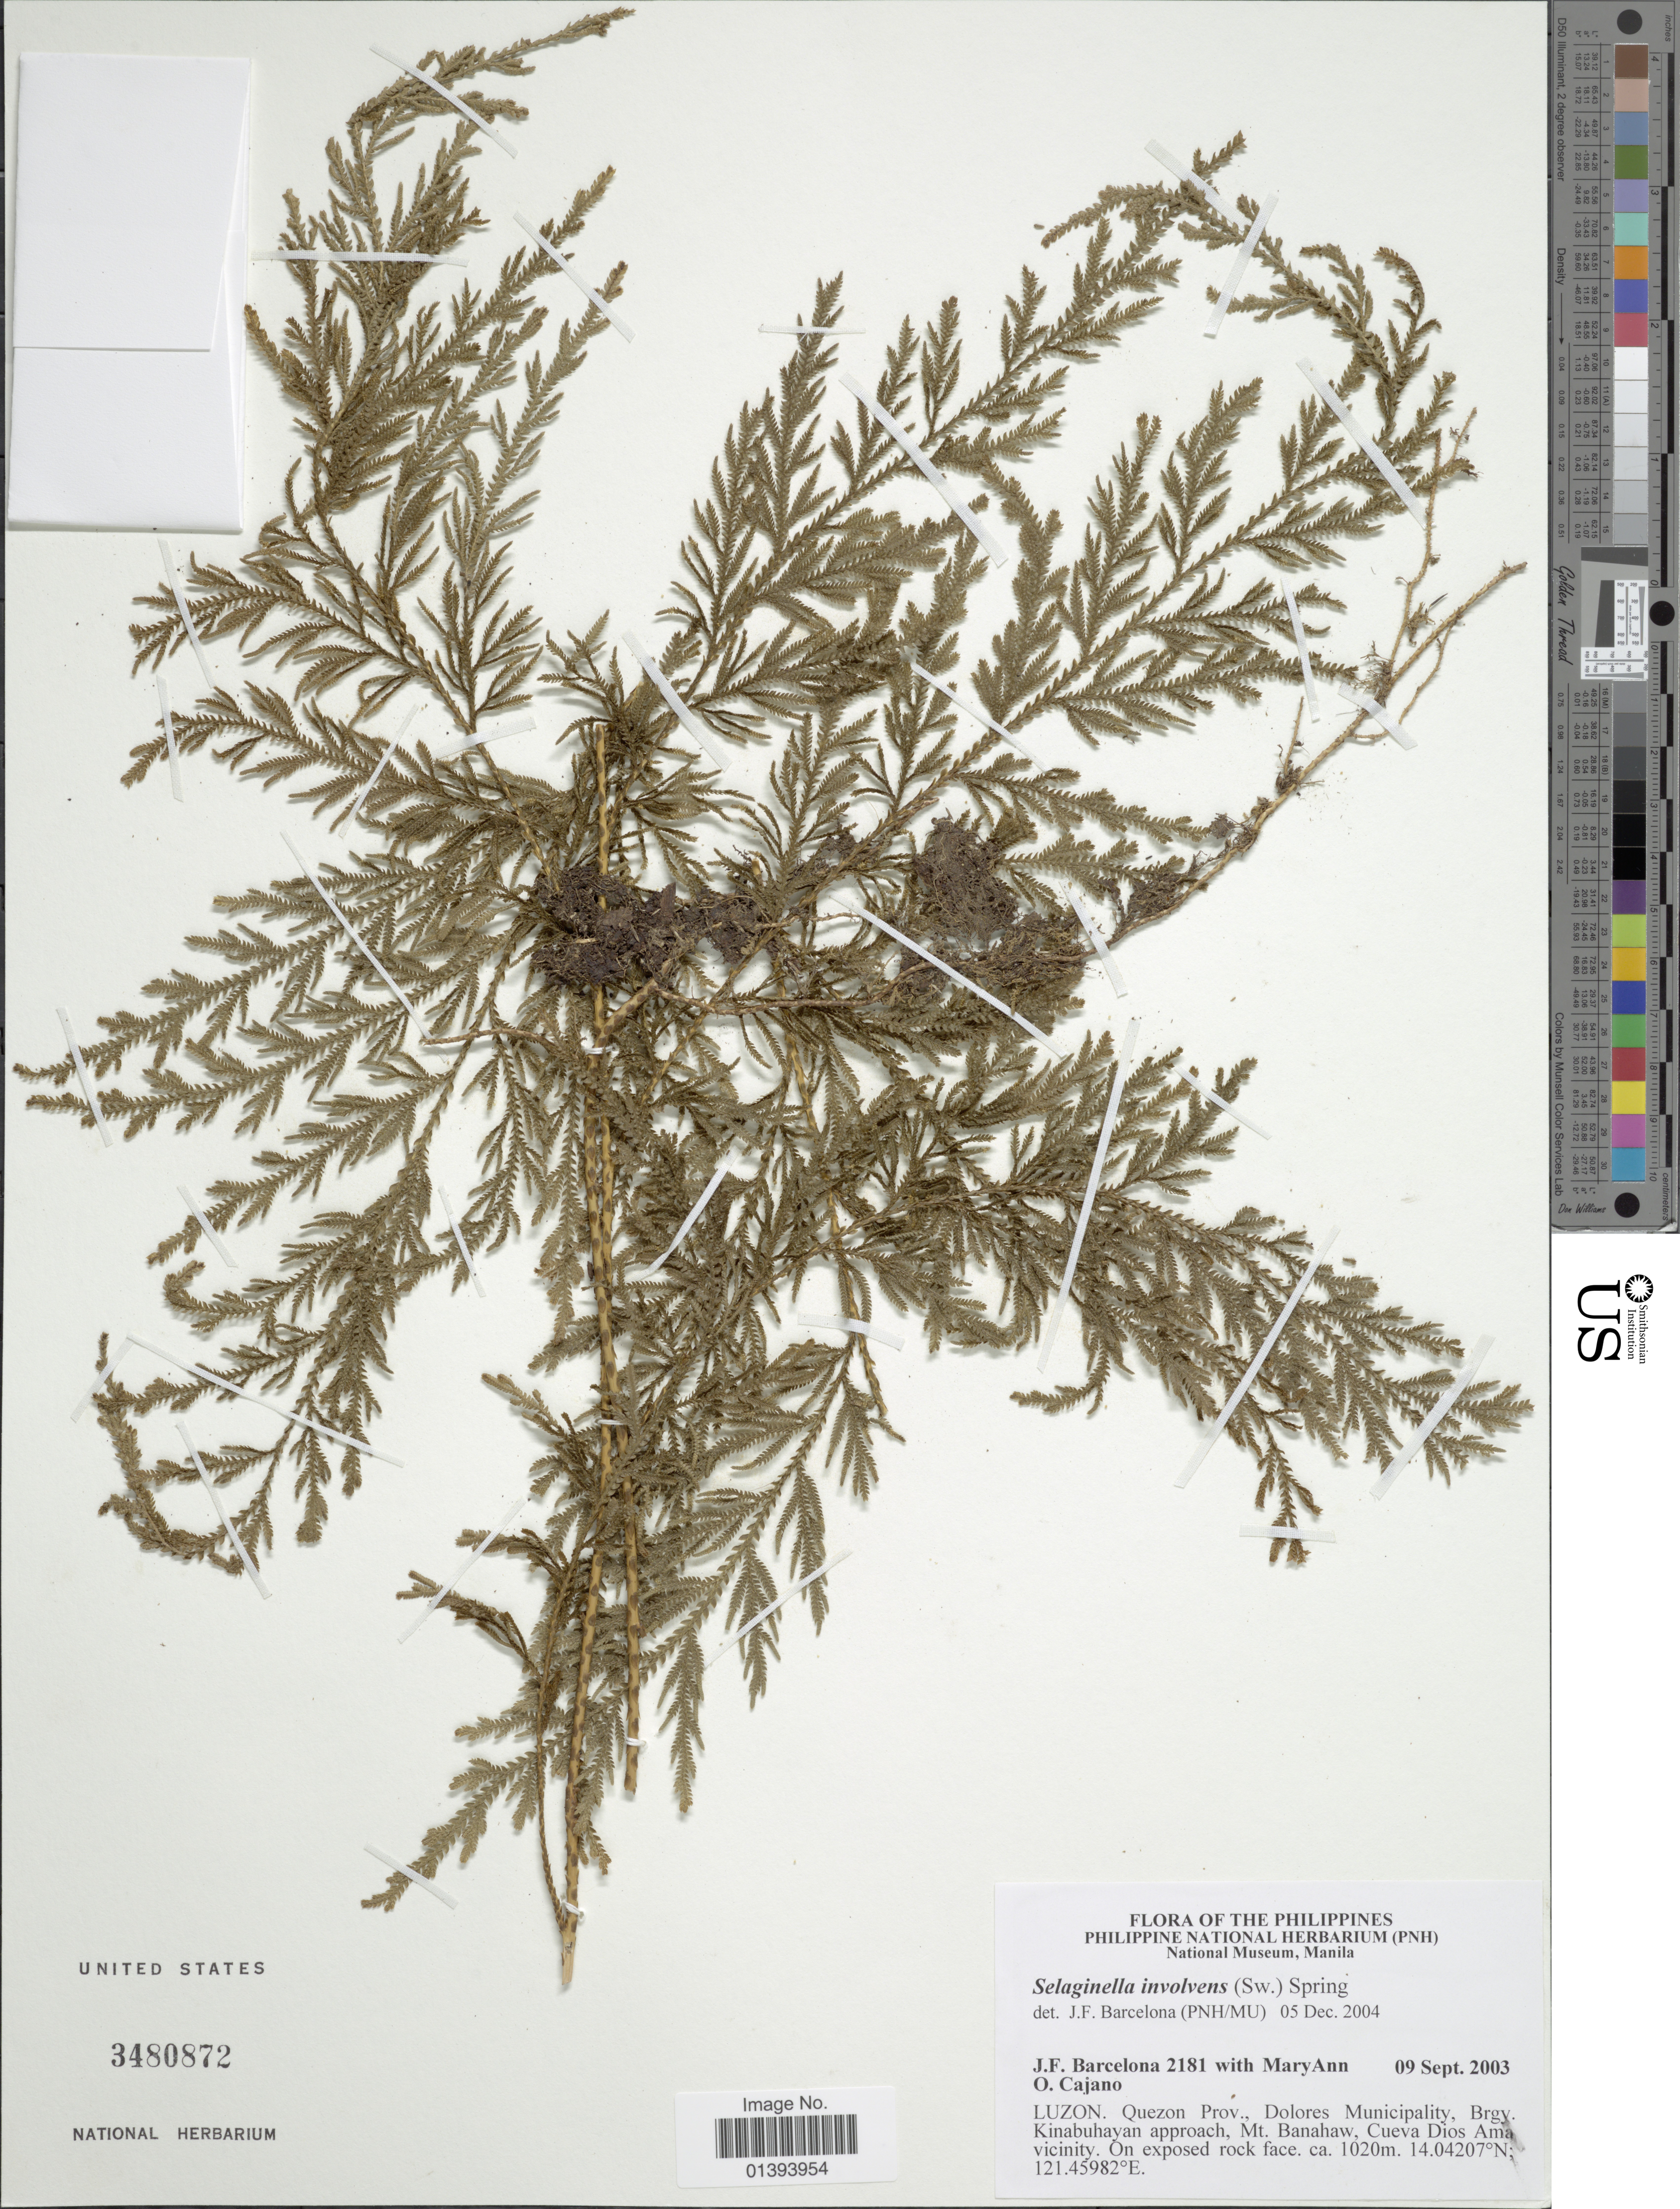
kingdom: Plantae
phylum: Tracheophyta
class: Lycopodiopsida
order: Selaginellales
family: Selaginellaceae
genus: Selaginella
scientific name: Selaginella involvens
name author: (Sw.) Spring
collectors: J. F. Barcelona & M. Cajano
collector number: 2181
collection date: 2003-09-09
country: Philippines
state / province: Central Luzon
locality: Luzon, Quezon Prov., Dolores Municipality, Brgy. Kinabuhayan approach, Mt. Banahaw, Cueva Dios Ama vicinity on exposed rock face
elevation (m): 1020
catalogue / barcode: US 3480872